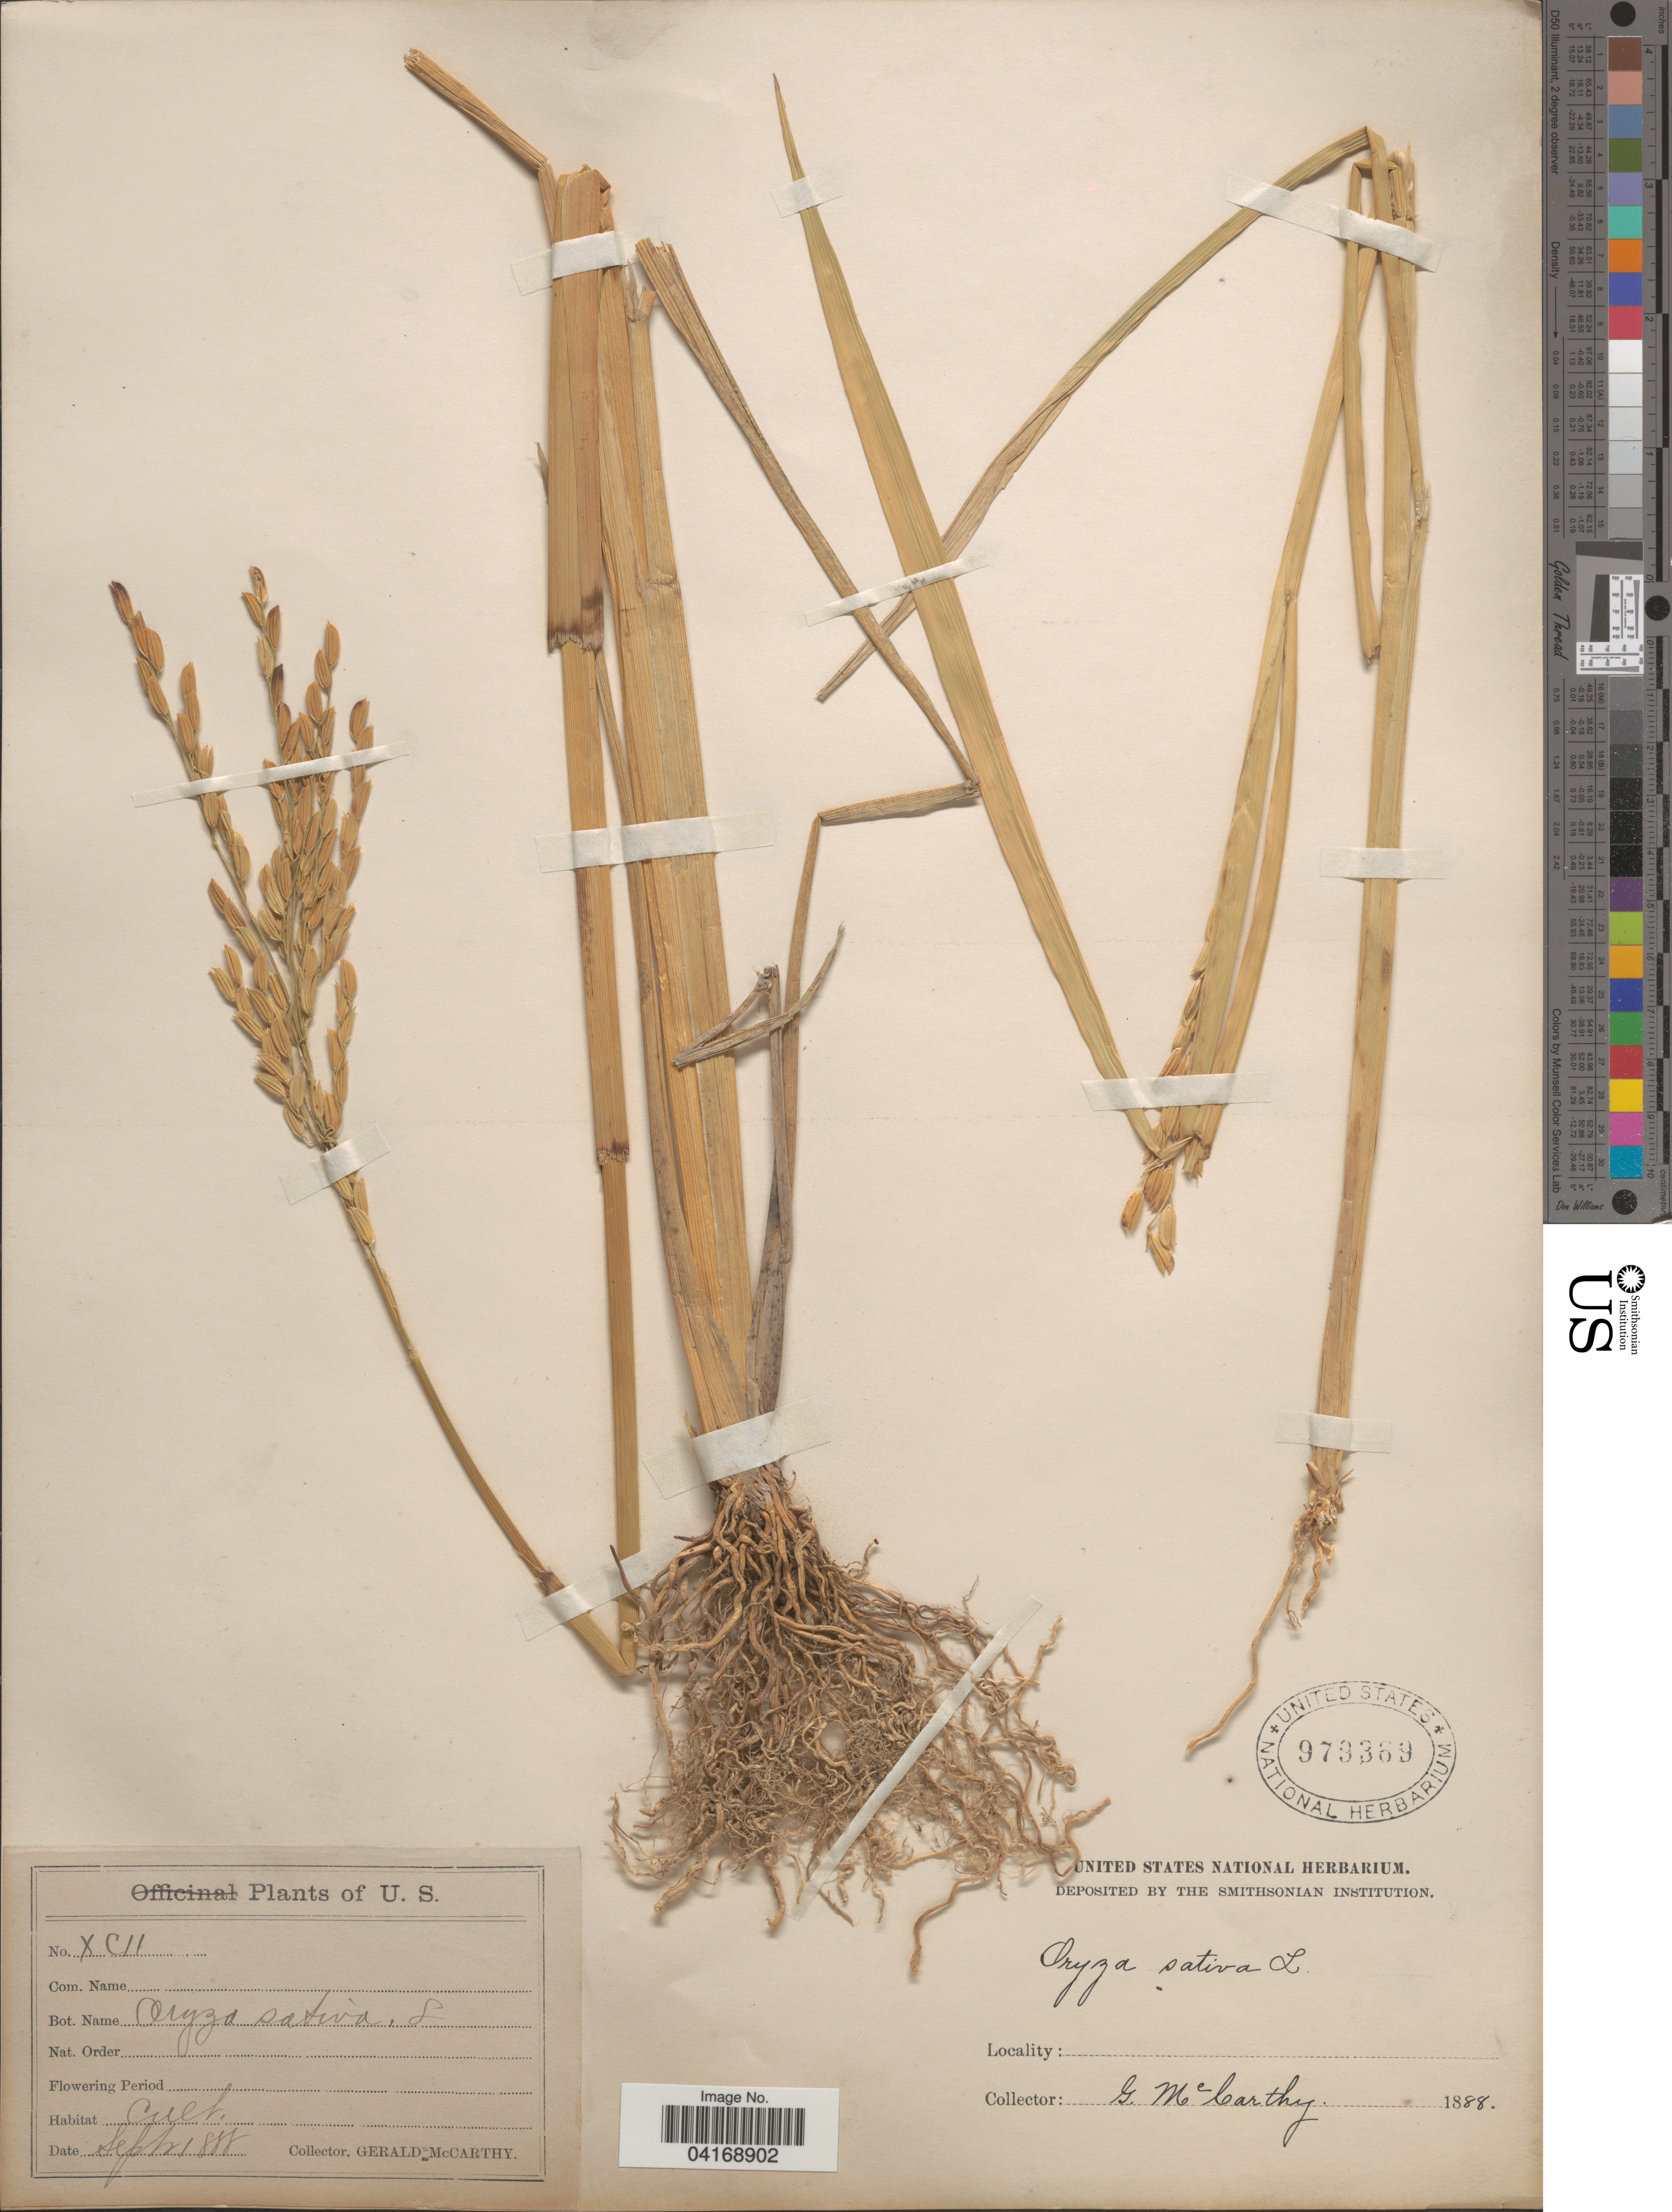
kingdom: Plantae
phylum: Tracheophyta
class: Liliopsida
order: Poales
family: Poaceae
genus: Oryza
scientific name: Oryza sativa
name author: L.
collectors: M. McCarthy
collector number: XCII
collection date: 1888-09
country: United States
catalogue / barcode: US 979369